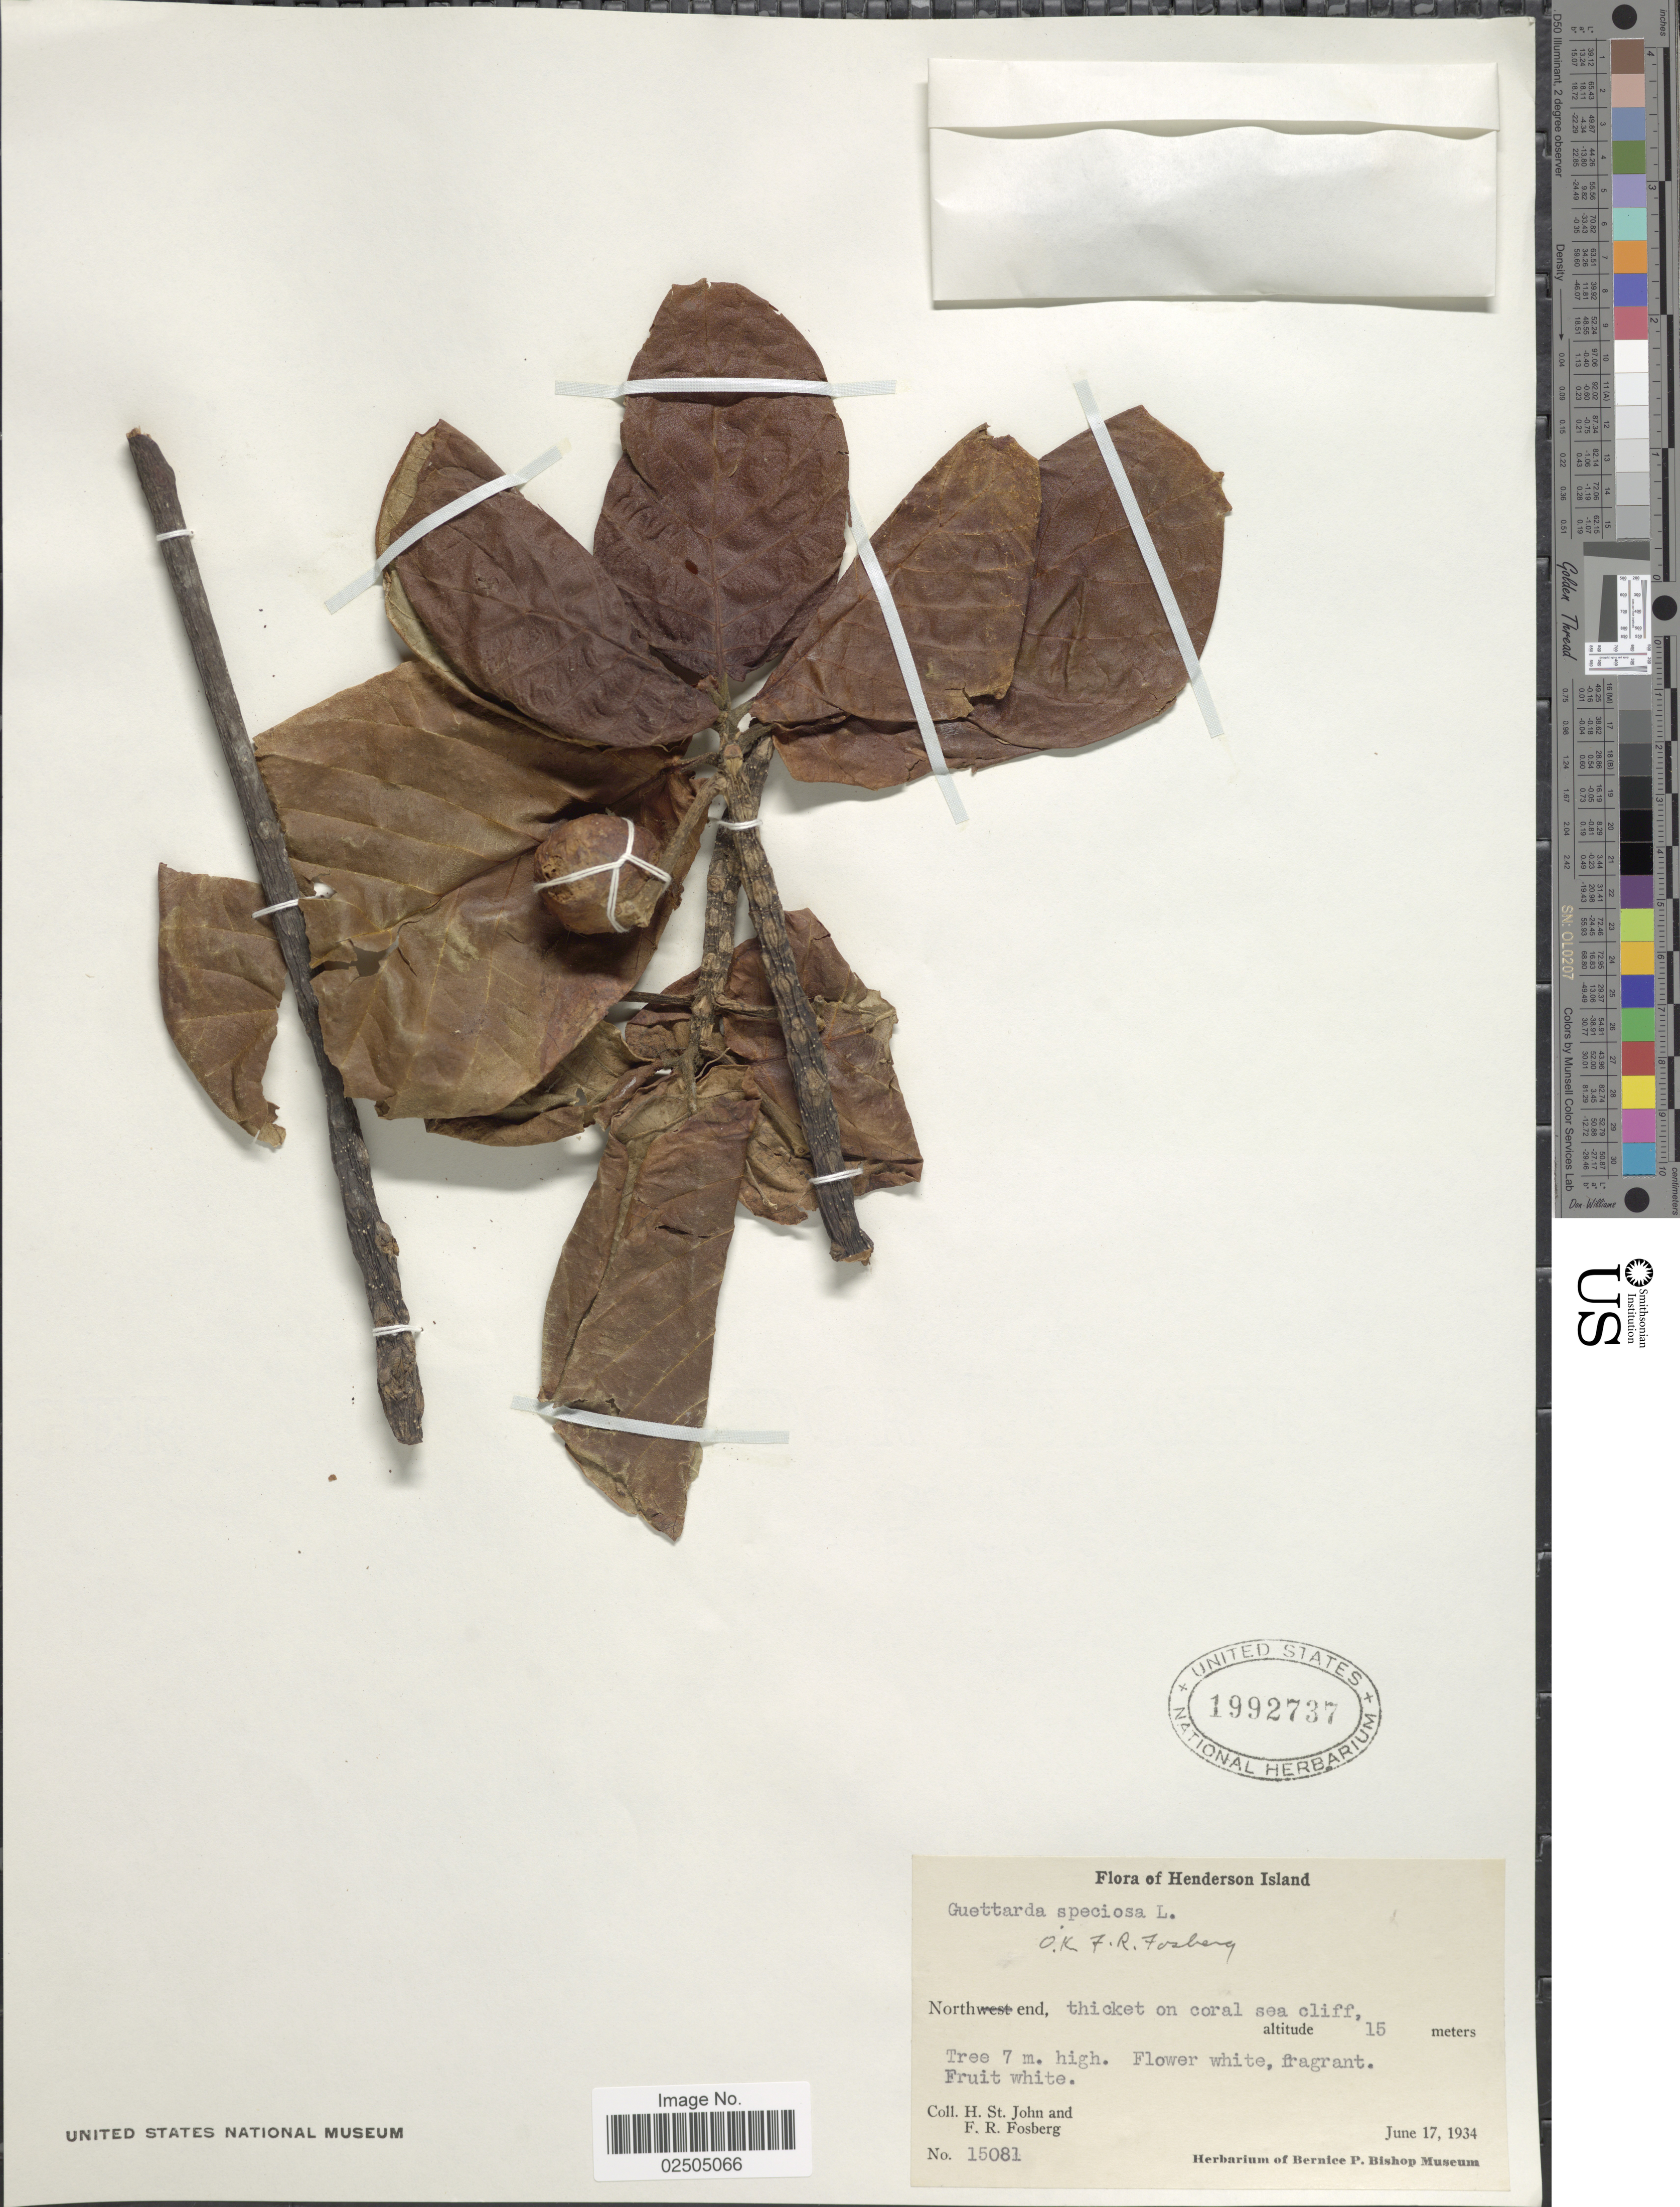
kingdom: Plantae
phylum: Tracheophyta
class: Magnoliopsida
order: Gentianales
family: Rubiaceae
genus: Guettarda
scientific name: Guettarda speciosa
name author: L.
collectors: H. St. John & F. R. Fosberg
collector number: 15081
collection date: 1934-06-17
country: Pitcairn Islands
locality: Henderson Island, North end, thicket on coral sea cliff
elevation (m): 15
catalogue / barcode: US 1992737